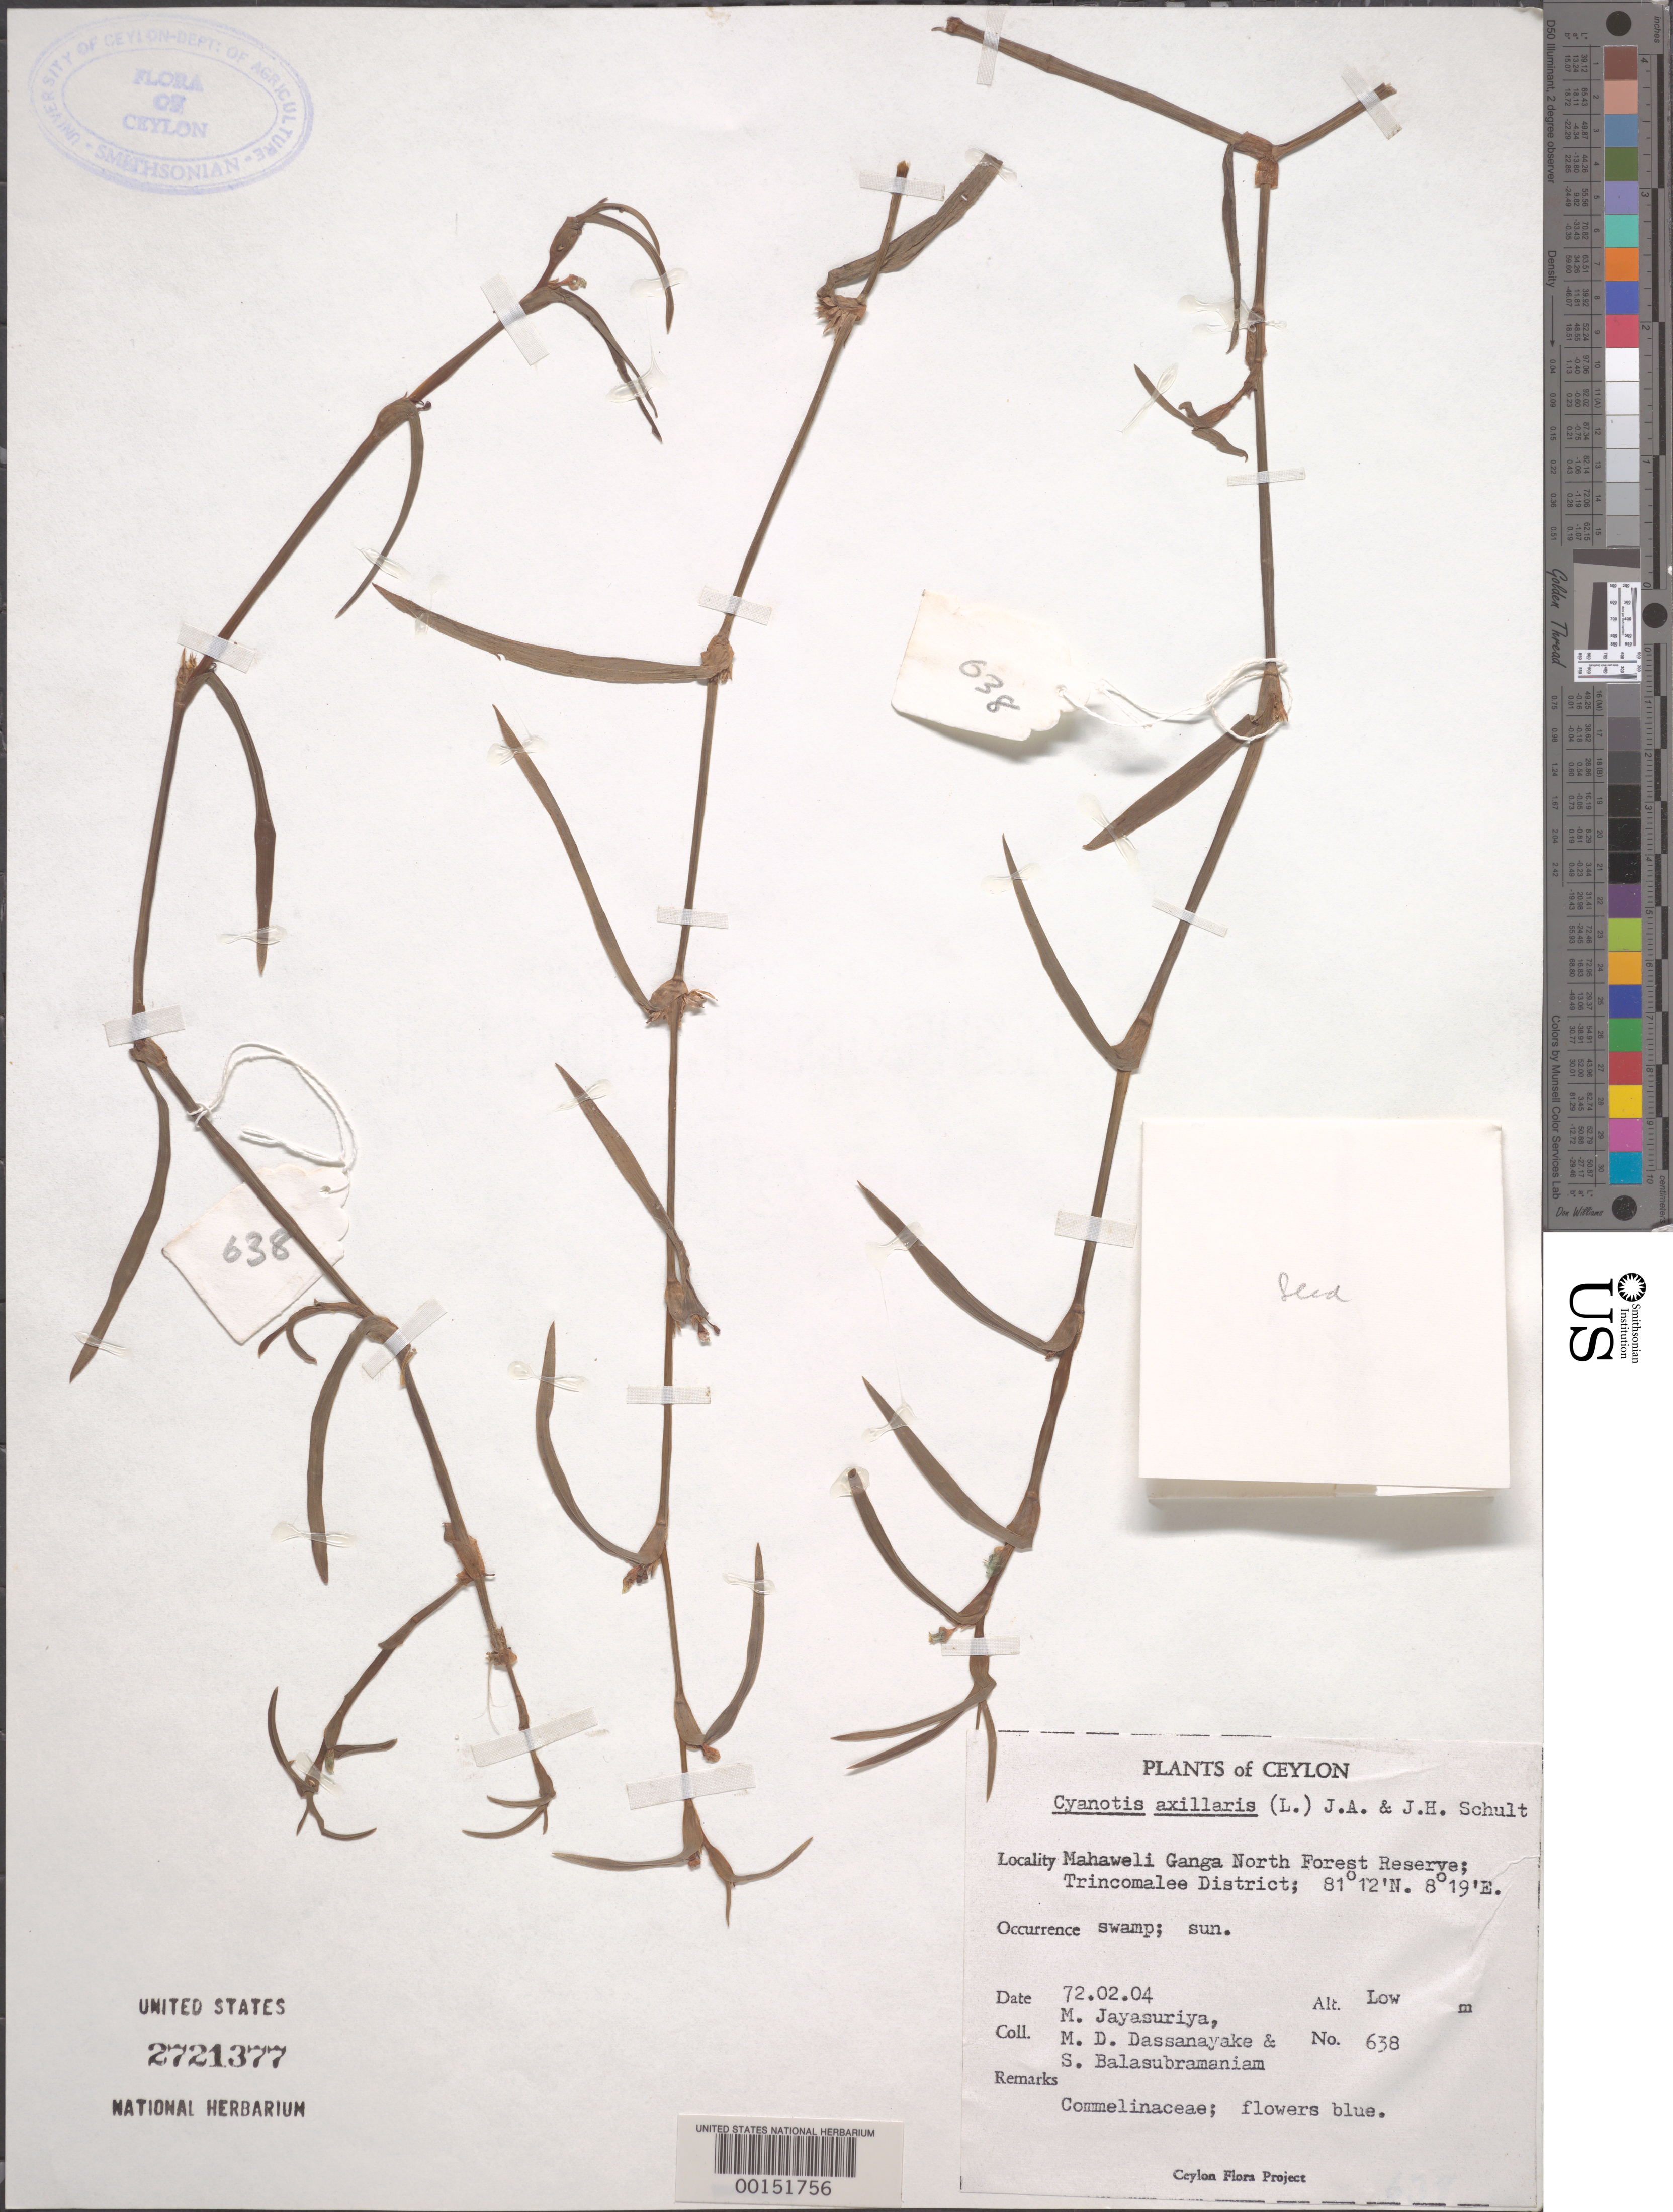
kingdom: Plantae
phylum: Tracheophyta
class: Liliopsida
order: Commelinales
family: Commelinaceae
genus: Cyanotis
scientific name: Cyanotis axillaris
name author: (L.) D. Don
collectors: A. H. Jayasuriya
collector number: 638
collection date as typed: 02 Apr 1972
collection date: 1972-04-02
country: Sri Lanka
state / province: Eastern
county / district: Trincomalee Dist.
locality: Mahaweli ganga north forest reserve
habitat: Swamp; sun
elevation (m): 10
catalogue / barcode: US 2721377